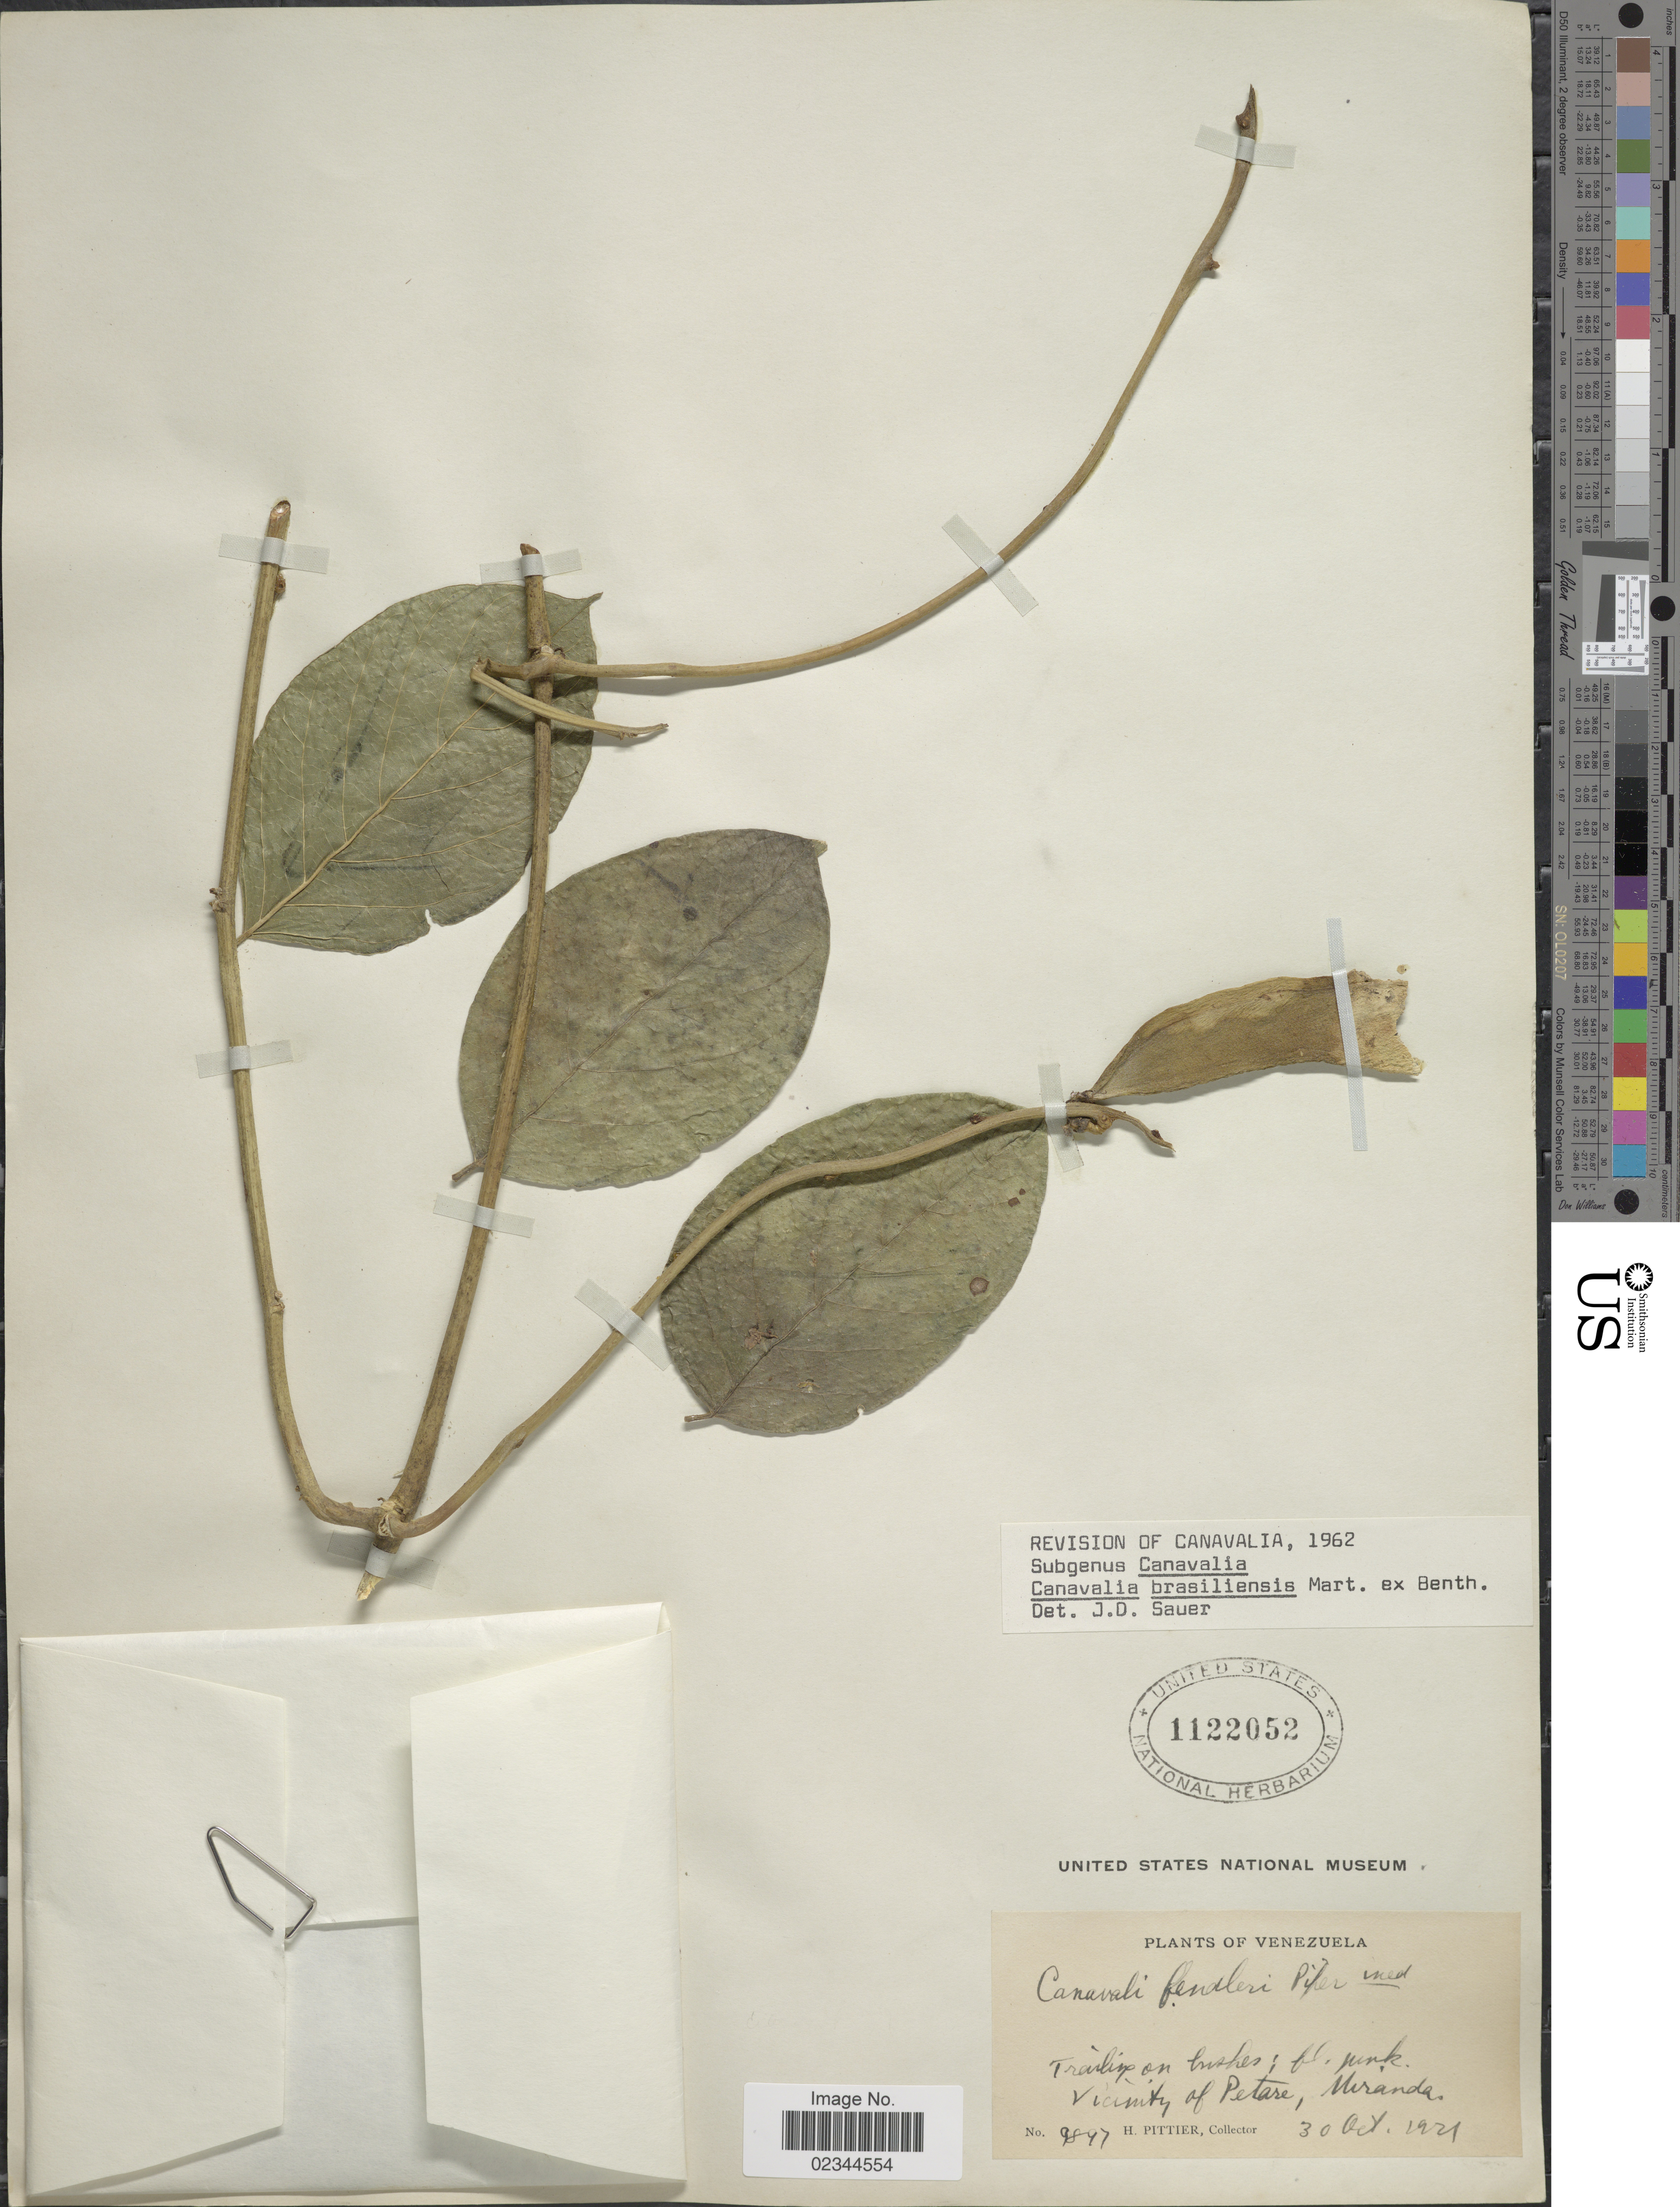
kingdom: Plantae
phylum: Tracheophyta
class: Magnoliopsida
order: Fabales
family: Fabaceae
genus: Canavalia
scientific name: Canavalia brasiliensis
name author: Mart. ex Benth.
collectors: H. F. Pittier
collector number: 9897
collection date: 1921-10-30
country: Venezuela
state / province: Miranda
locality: Vicinity of Petare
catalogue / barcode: US 1122052